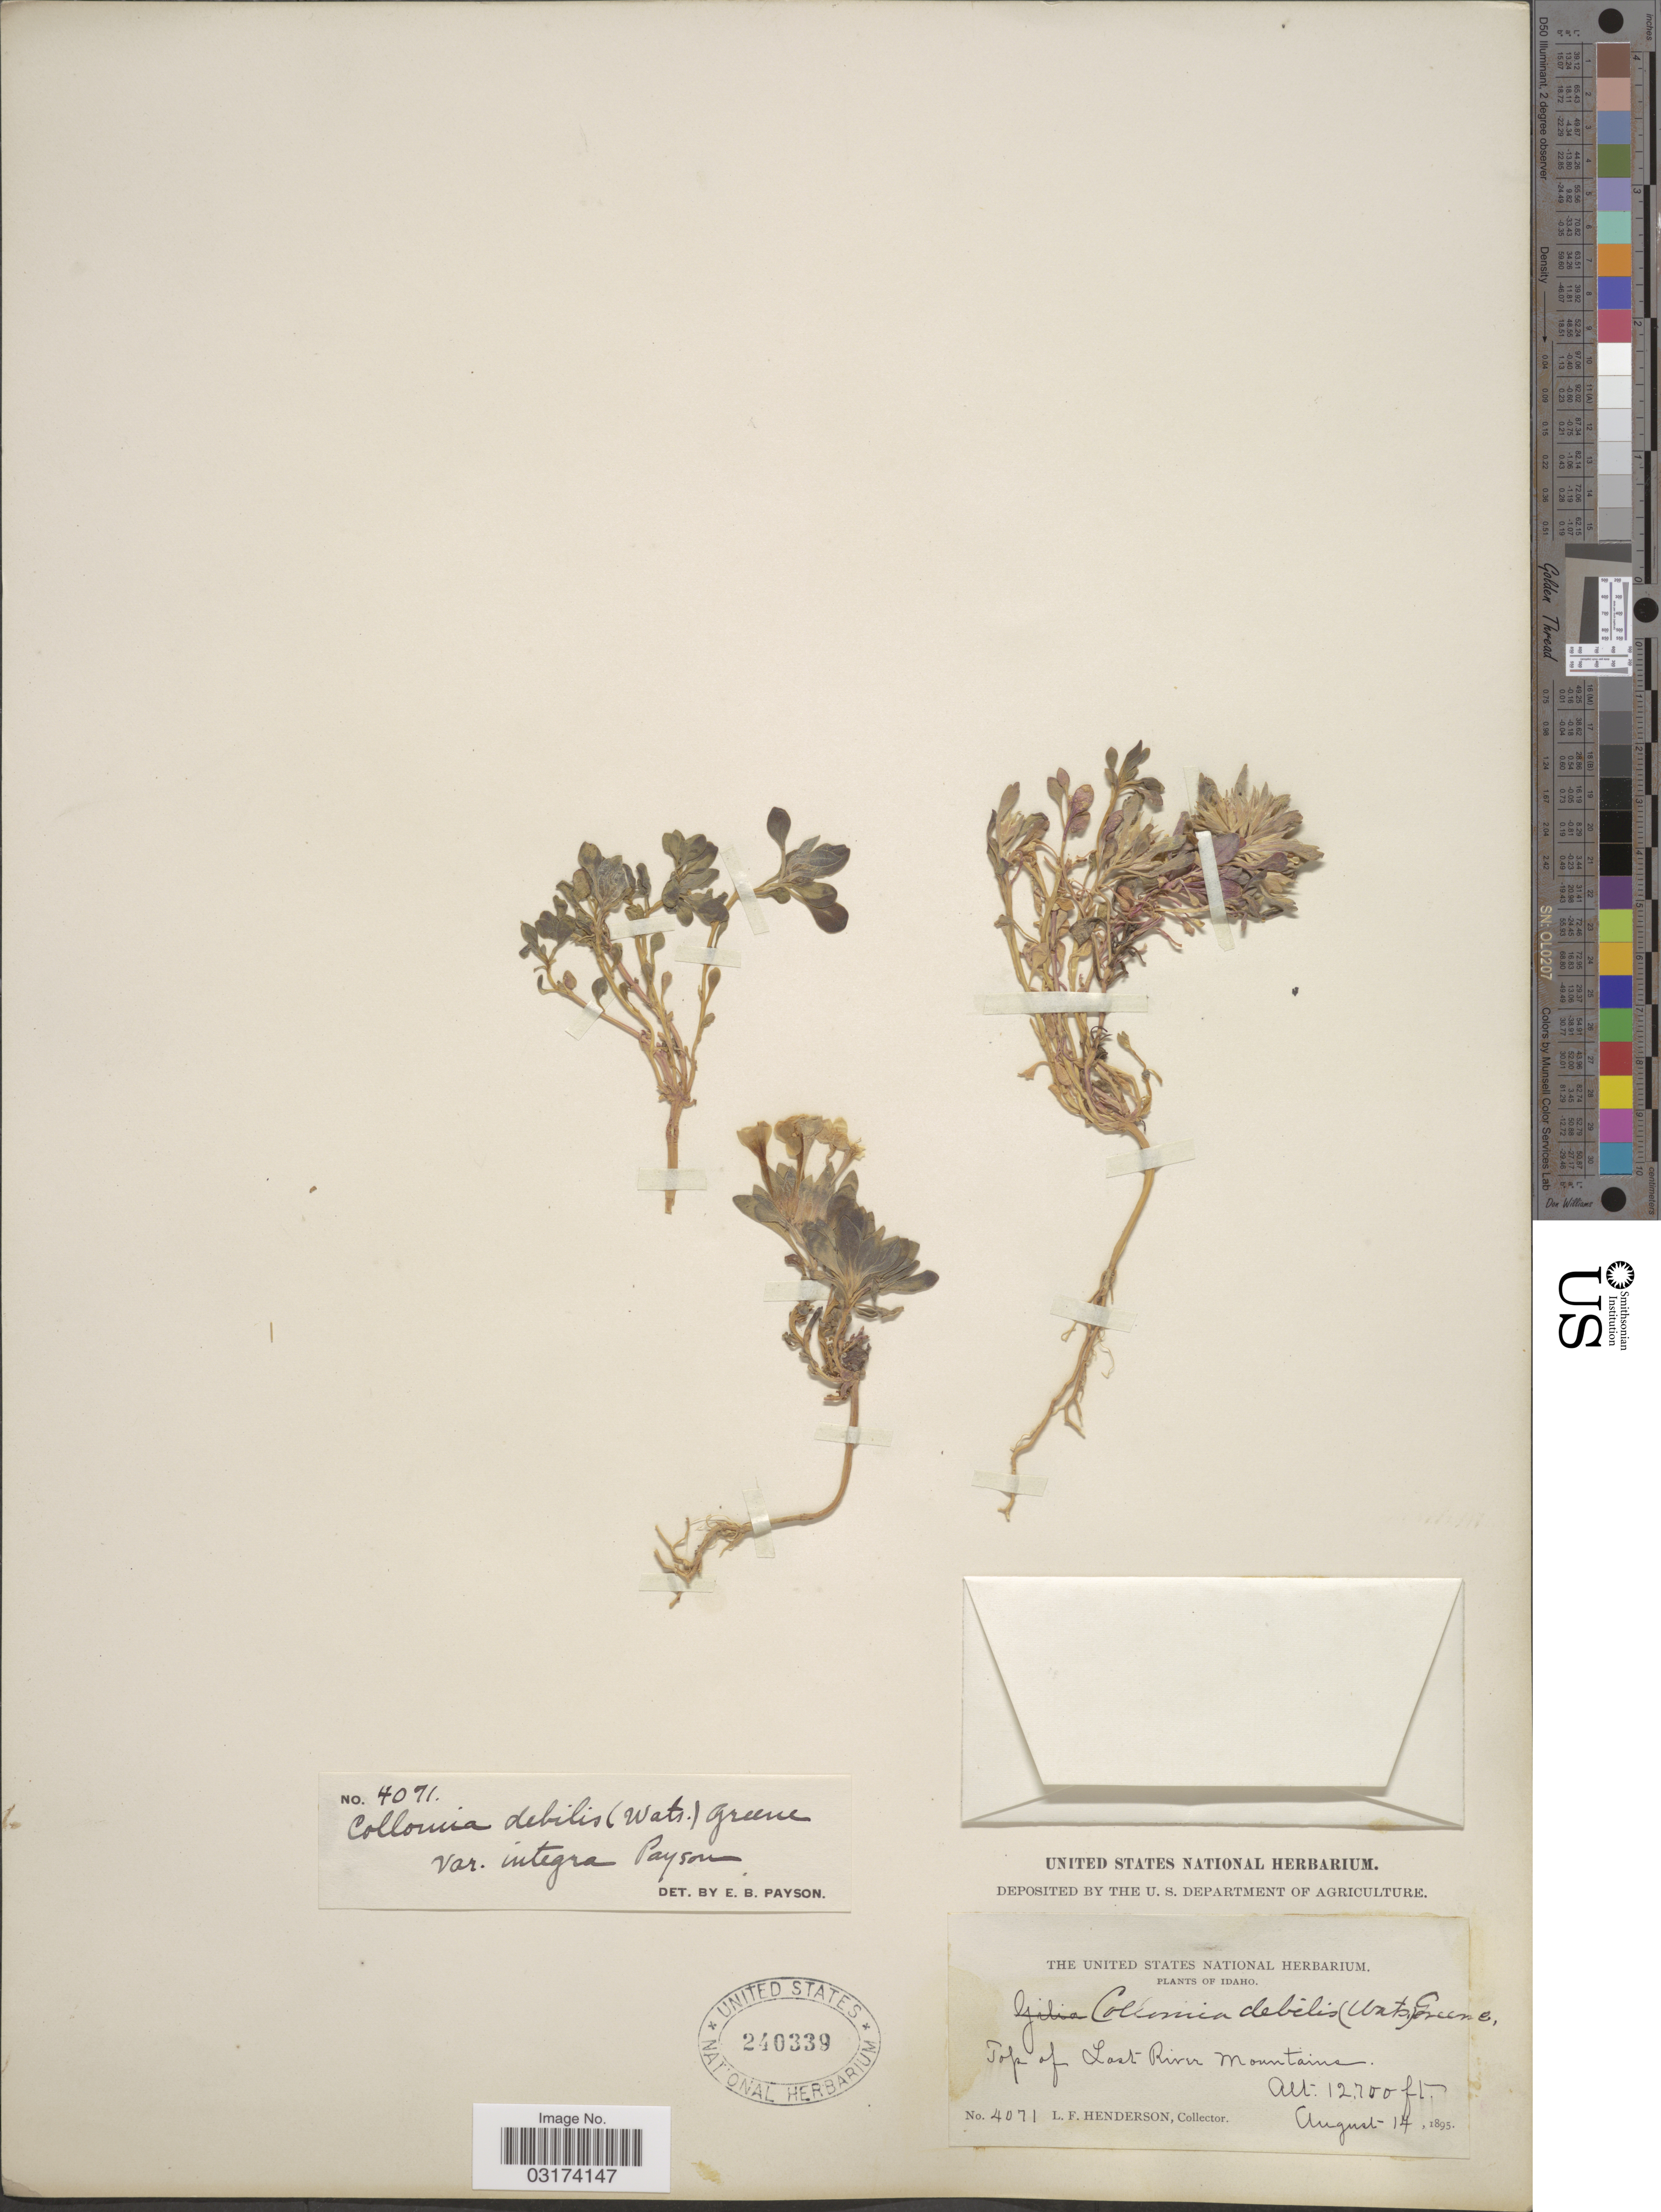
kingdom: Plantae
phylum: Tracheophyta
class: Magnoliopsida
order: Ericales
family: Polemoniaceae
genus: Collomia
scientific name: Collomia debilis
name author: (S. Watson) Greene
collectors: L. Henderson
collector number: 4071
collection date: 1895-08-14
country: United States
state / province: Idaho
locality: Top of Lost River Mountains.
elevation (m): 3871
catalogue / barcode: US 240339